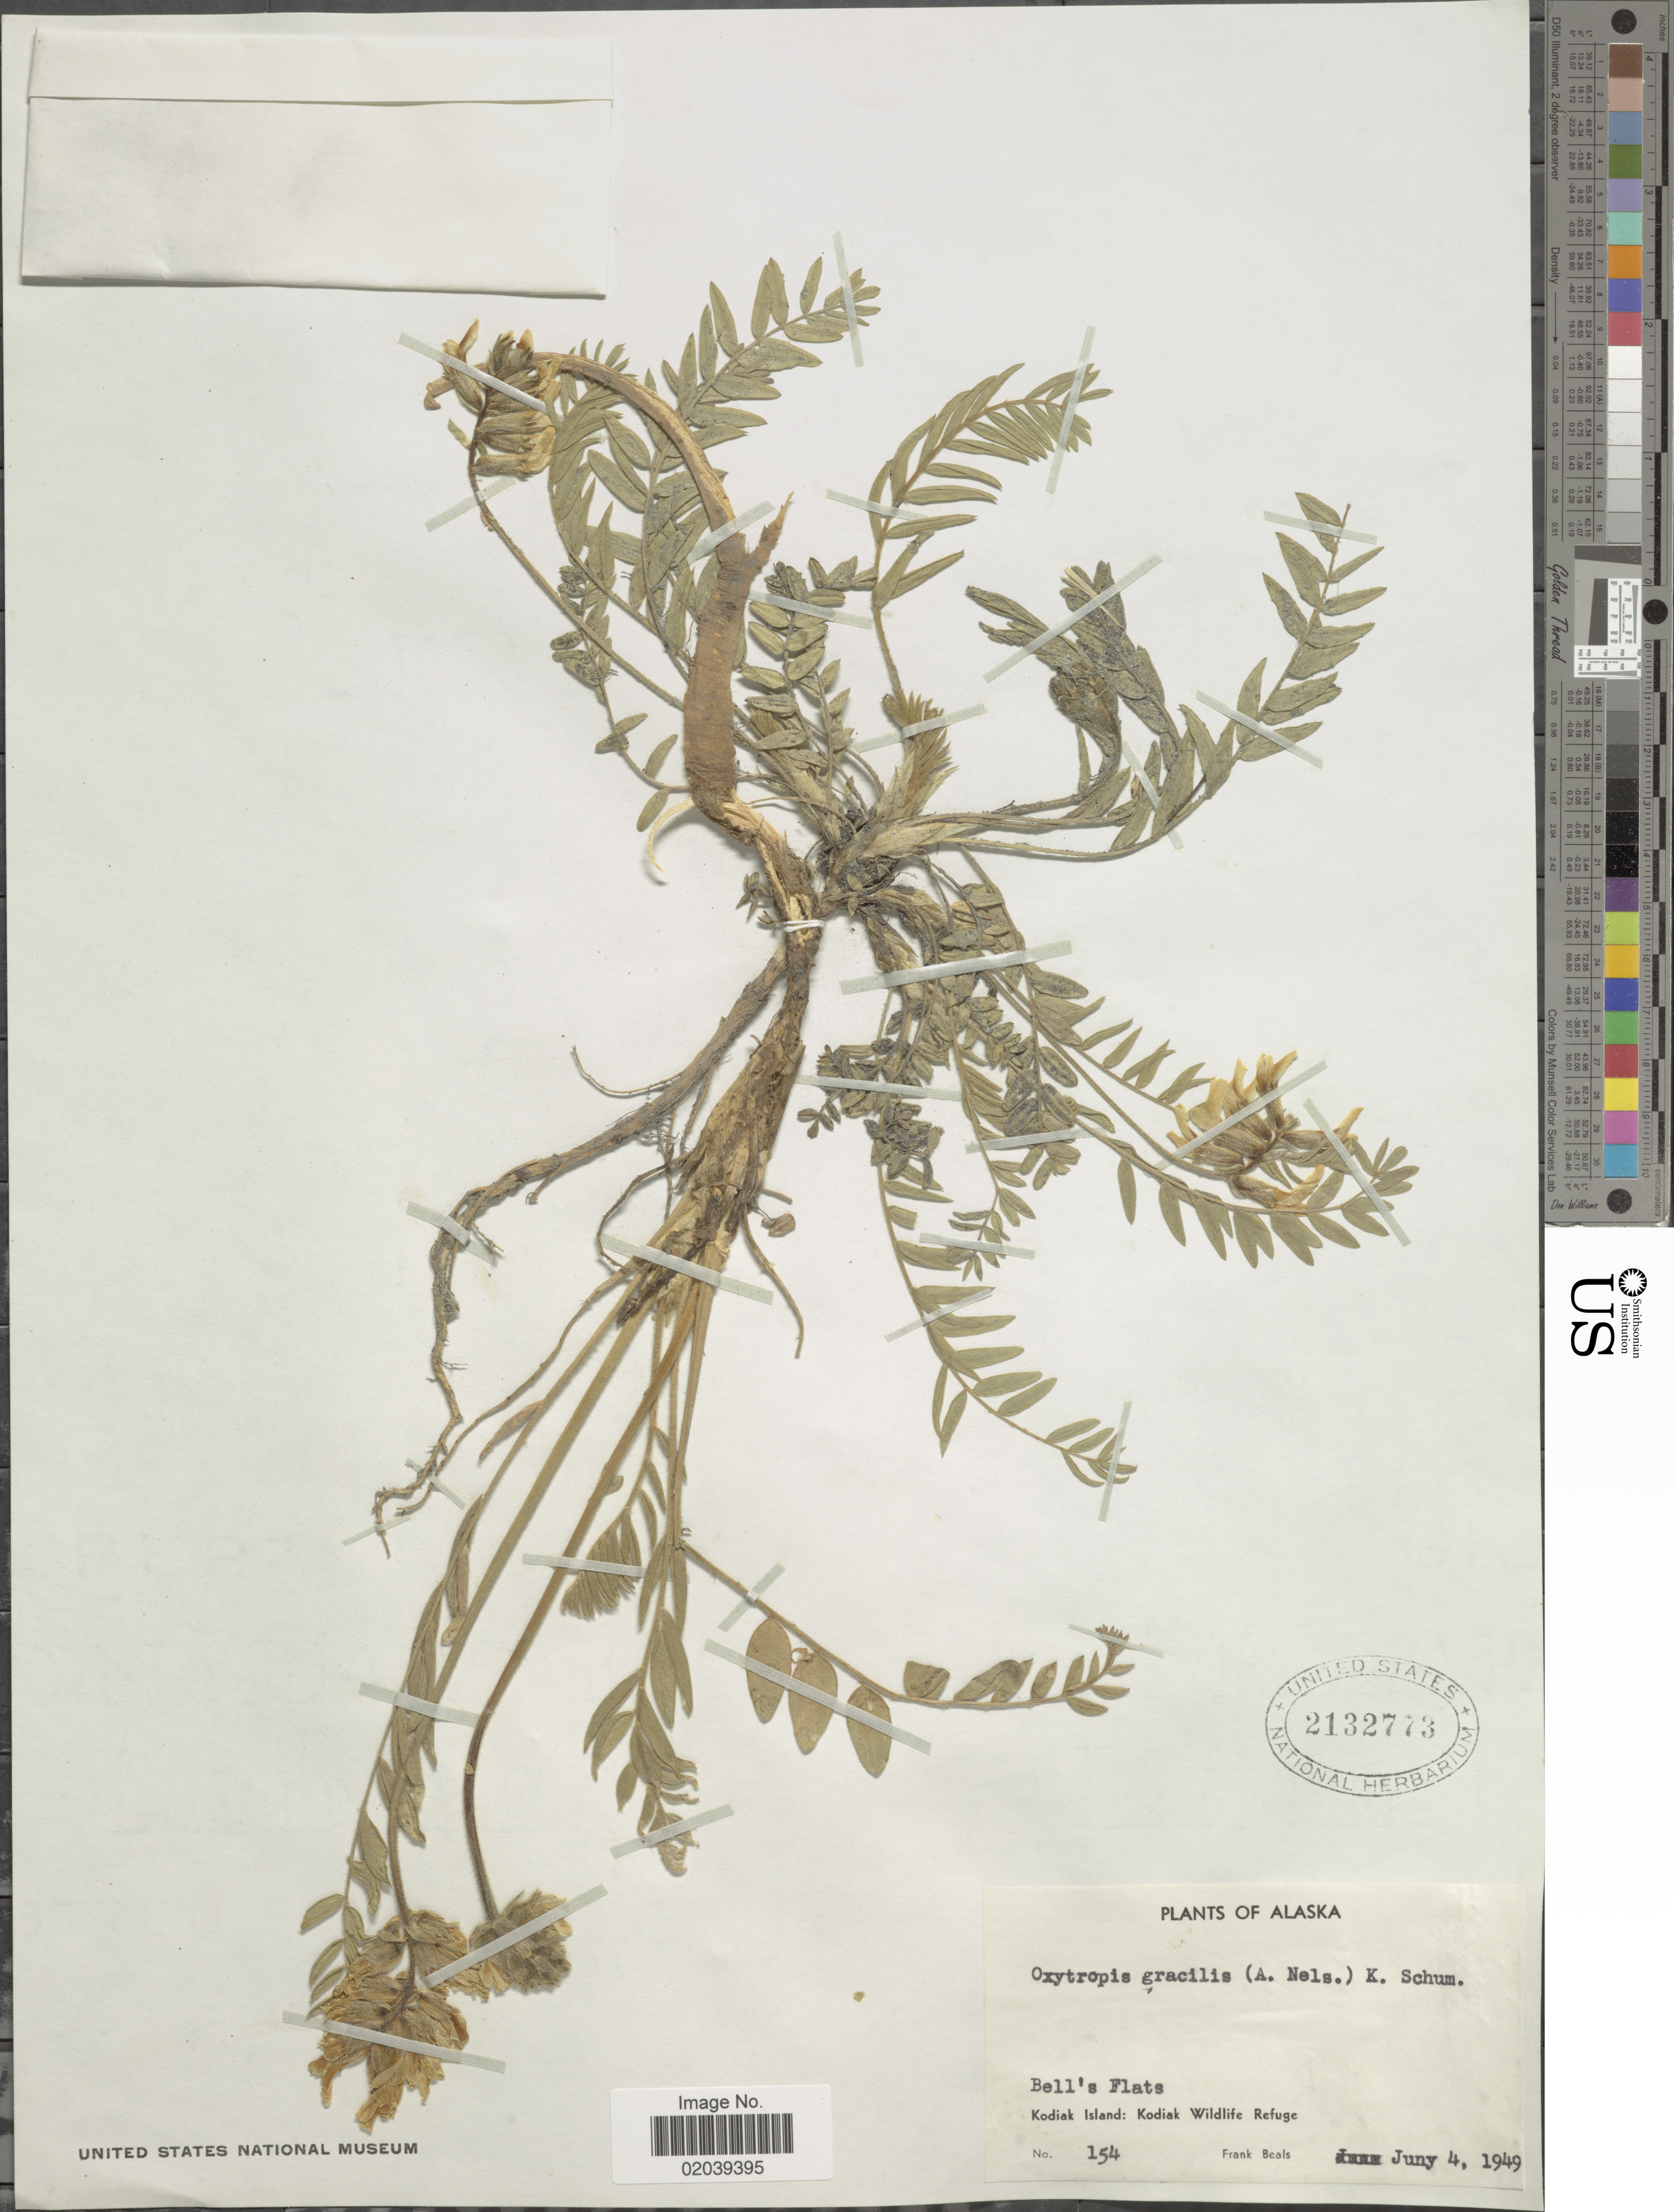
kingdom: Plantae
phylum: Tracheophyta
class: Magnoliopsida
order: Fabales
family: Fabaceae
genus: Oxytropis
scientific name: Oxytropis campestris var. gracilis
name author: (A. Nelson) Barneby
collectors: F. Beals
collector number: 154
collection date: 1949-06-04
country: United States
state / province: Alaska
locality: Bell's Flats. Kodiak Island: Kodiak Wildlife Refuge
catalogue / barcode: US 2132773